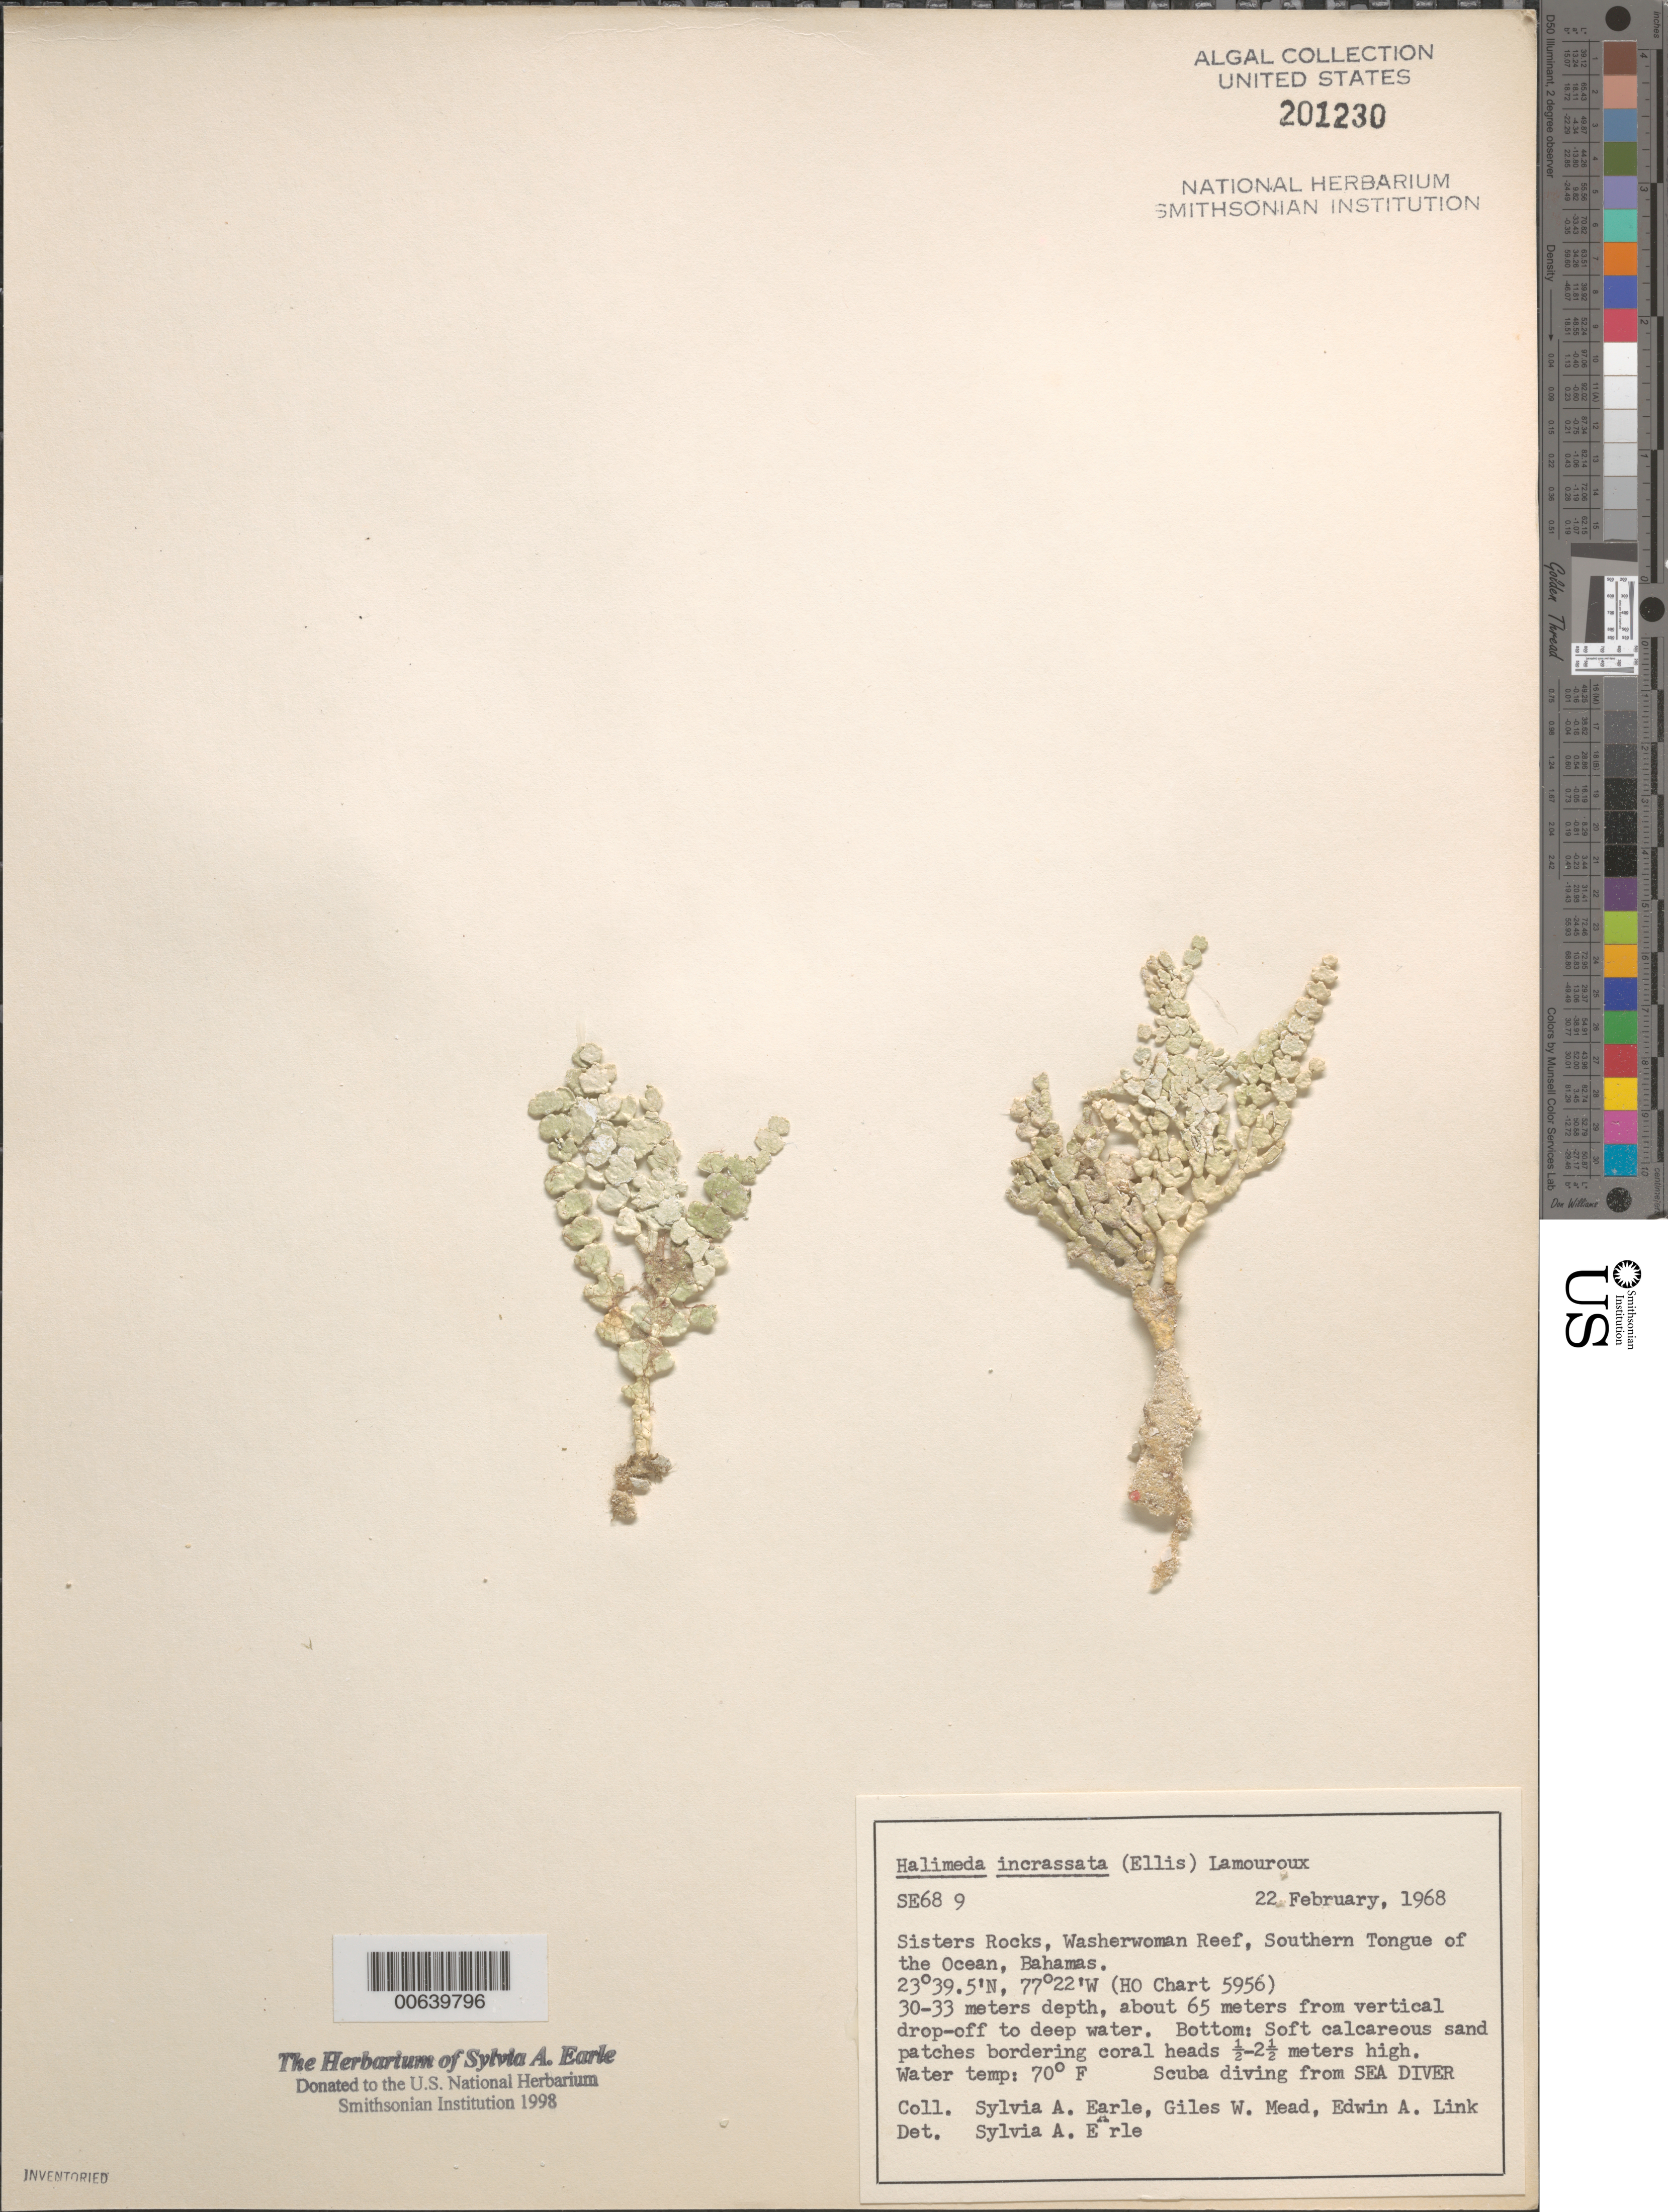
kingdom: Plantae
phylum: Chlorophyta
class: Ulvophyceae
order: Bryopsidales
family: Halimedaceae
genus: Halimeda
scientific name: Halimeda incrassata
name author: (J. Ellis) J.V.Lamouroux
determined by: Earle, S. A.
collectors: S. A. Earle, G. W. Mead & E. A. Link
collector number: SE 689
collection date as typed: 22 Feb 1968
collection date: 1968-02-22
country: Bahamas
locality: Sisters Rocks, Washerwoman Reef, Southern Tongue of the Ocean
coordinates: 23 39.5' N, 77 22' W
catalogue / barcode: US 201230